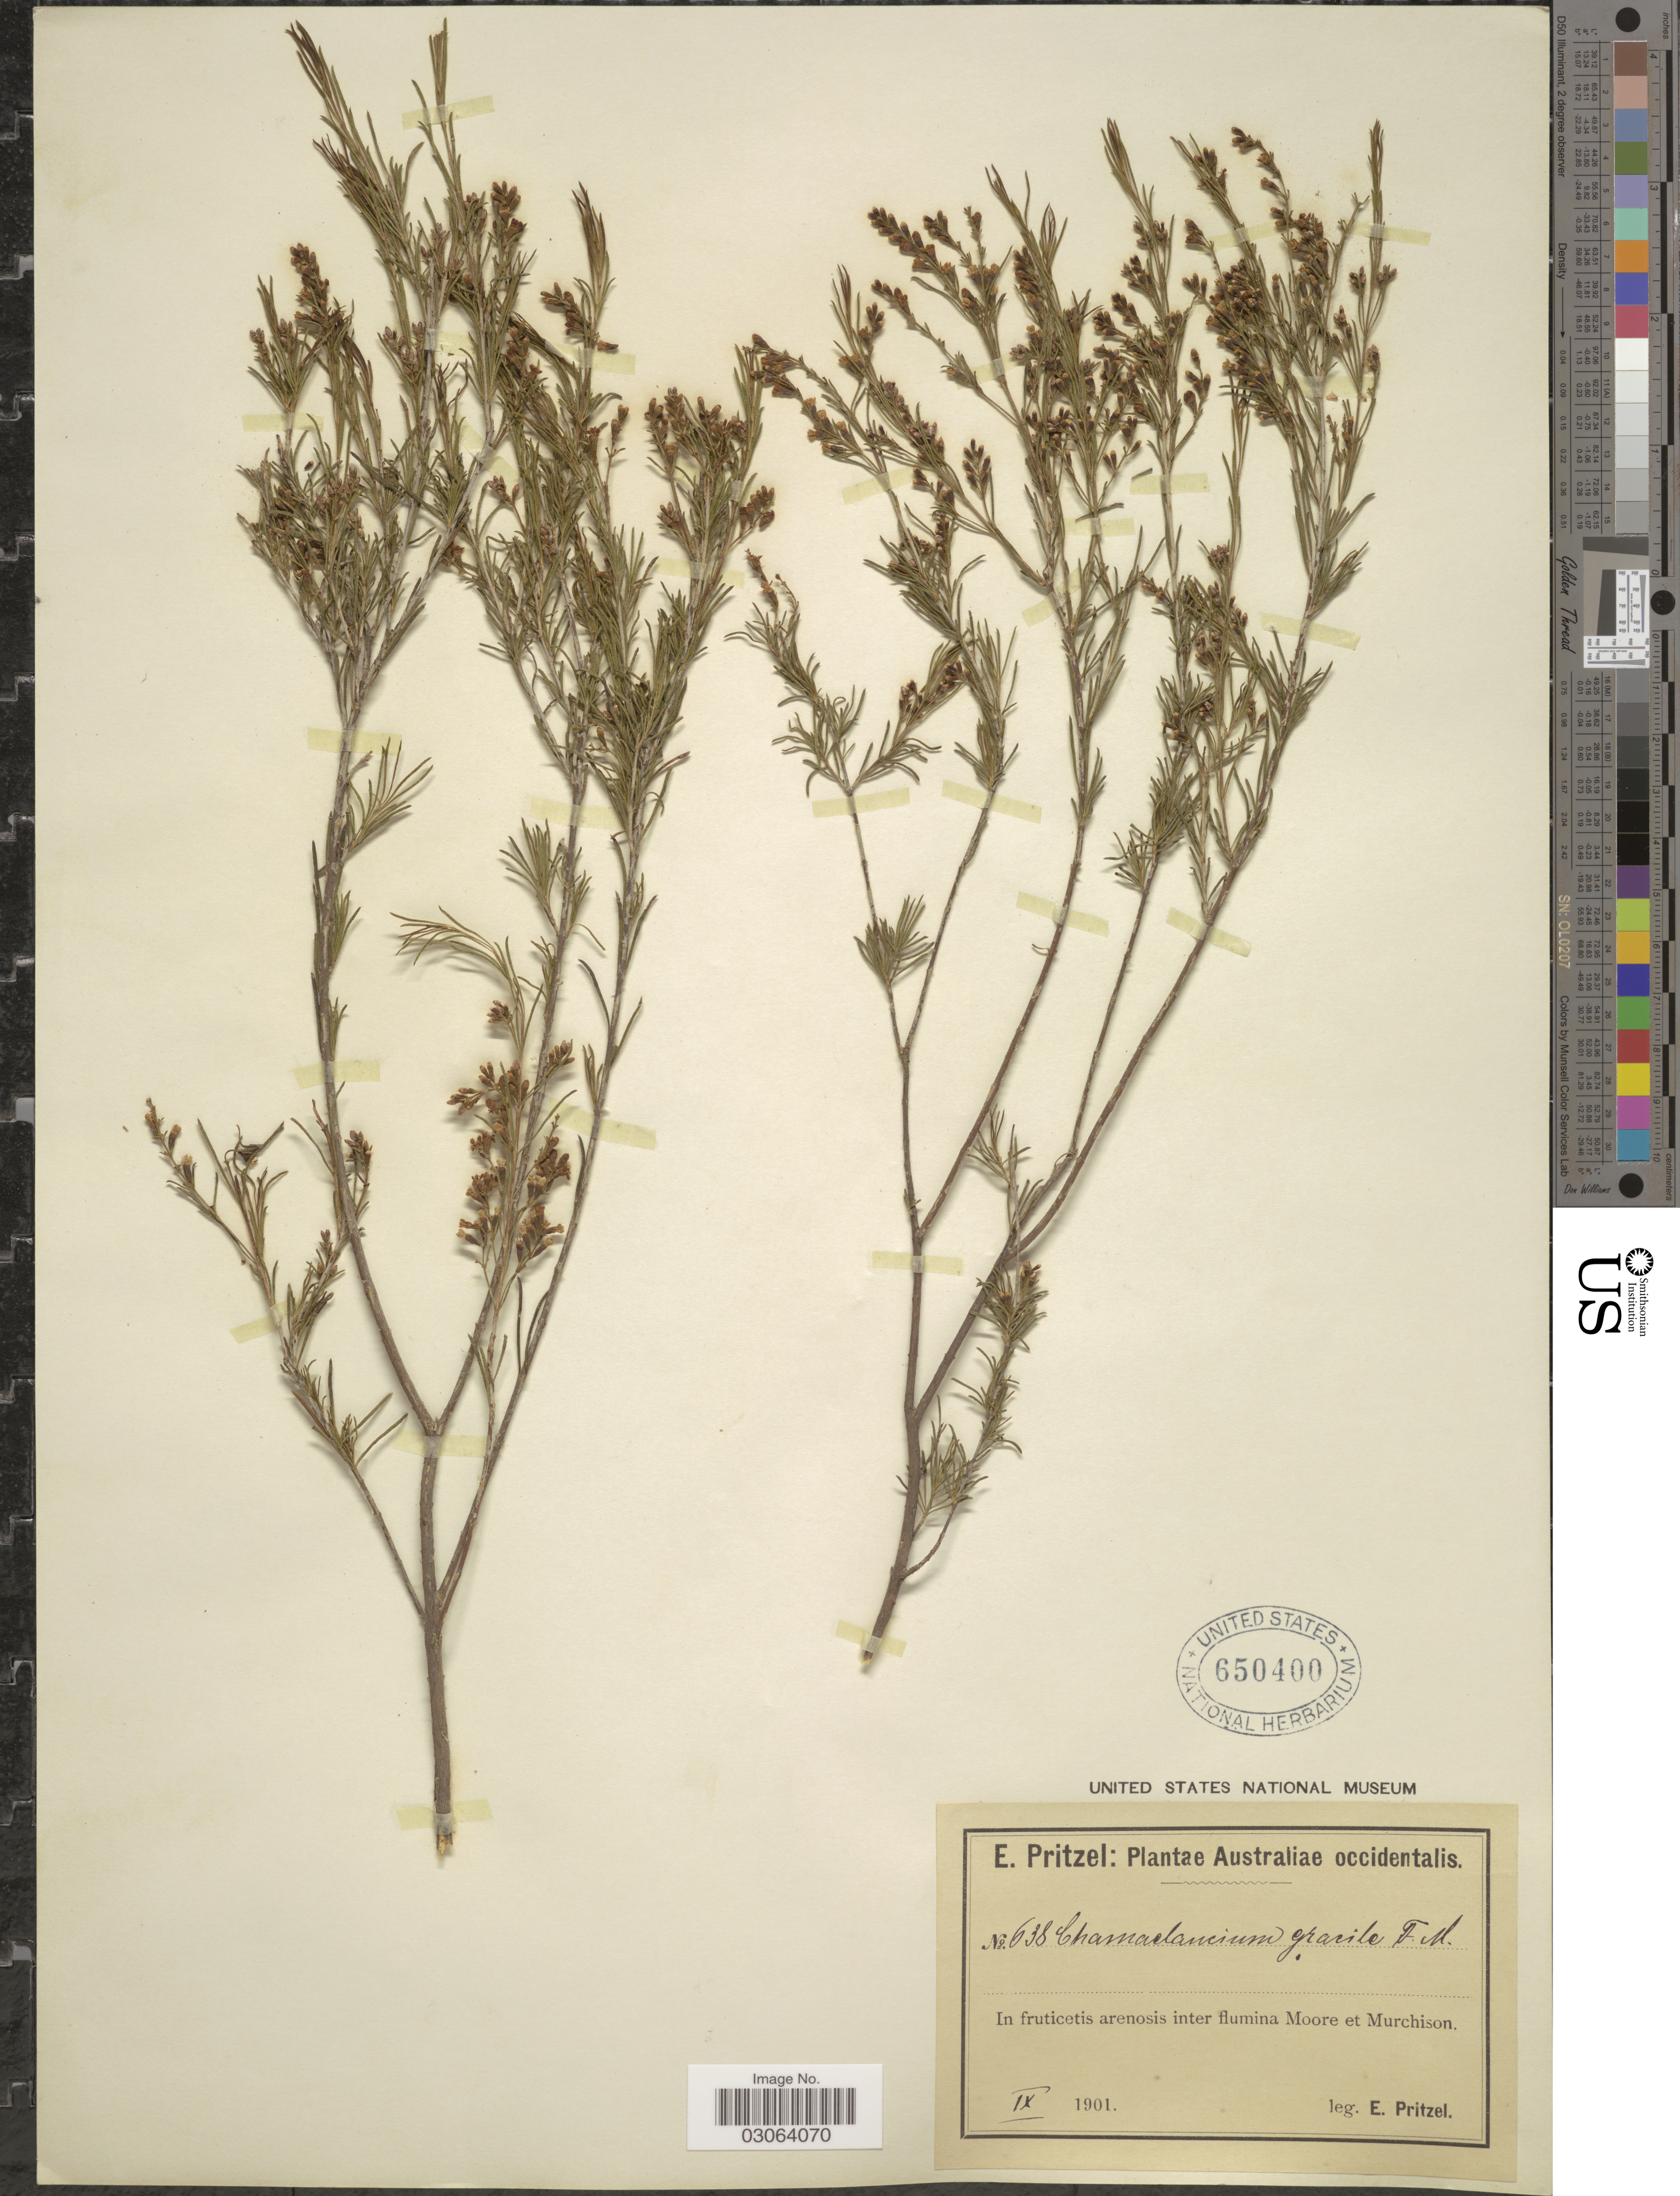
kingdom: Plantae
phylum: Tracheophyta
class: Magnoliopsida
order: Myrtales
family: Myrtaceae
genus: Chamelaucium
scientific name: Chamelaucium gracile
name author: F. Muell.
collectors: E. G. Pritzel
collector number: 638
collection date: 1901-09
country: Australia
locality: Australiae occidentalis, In fruticetis arenosis inter flumina Moore et Murchison.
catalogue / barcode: US 650400